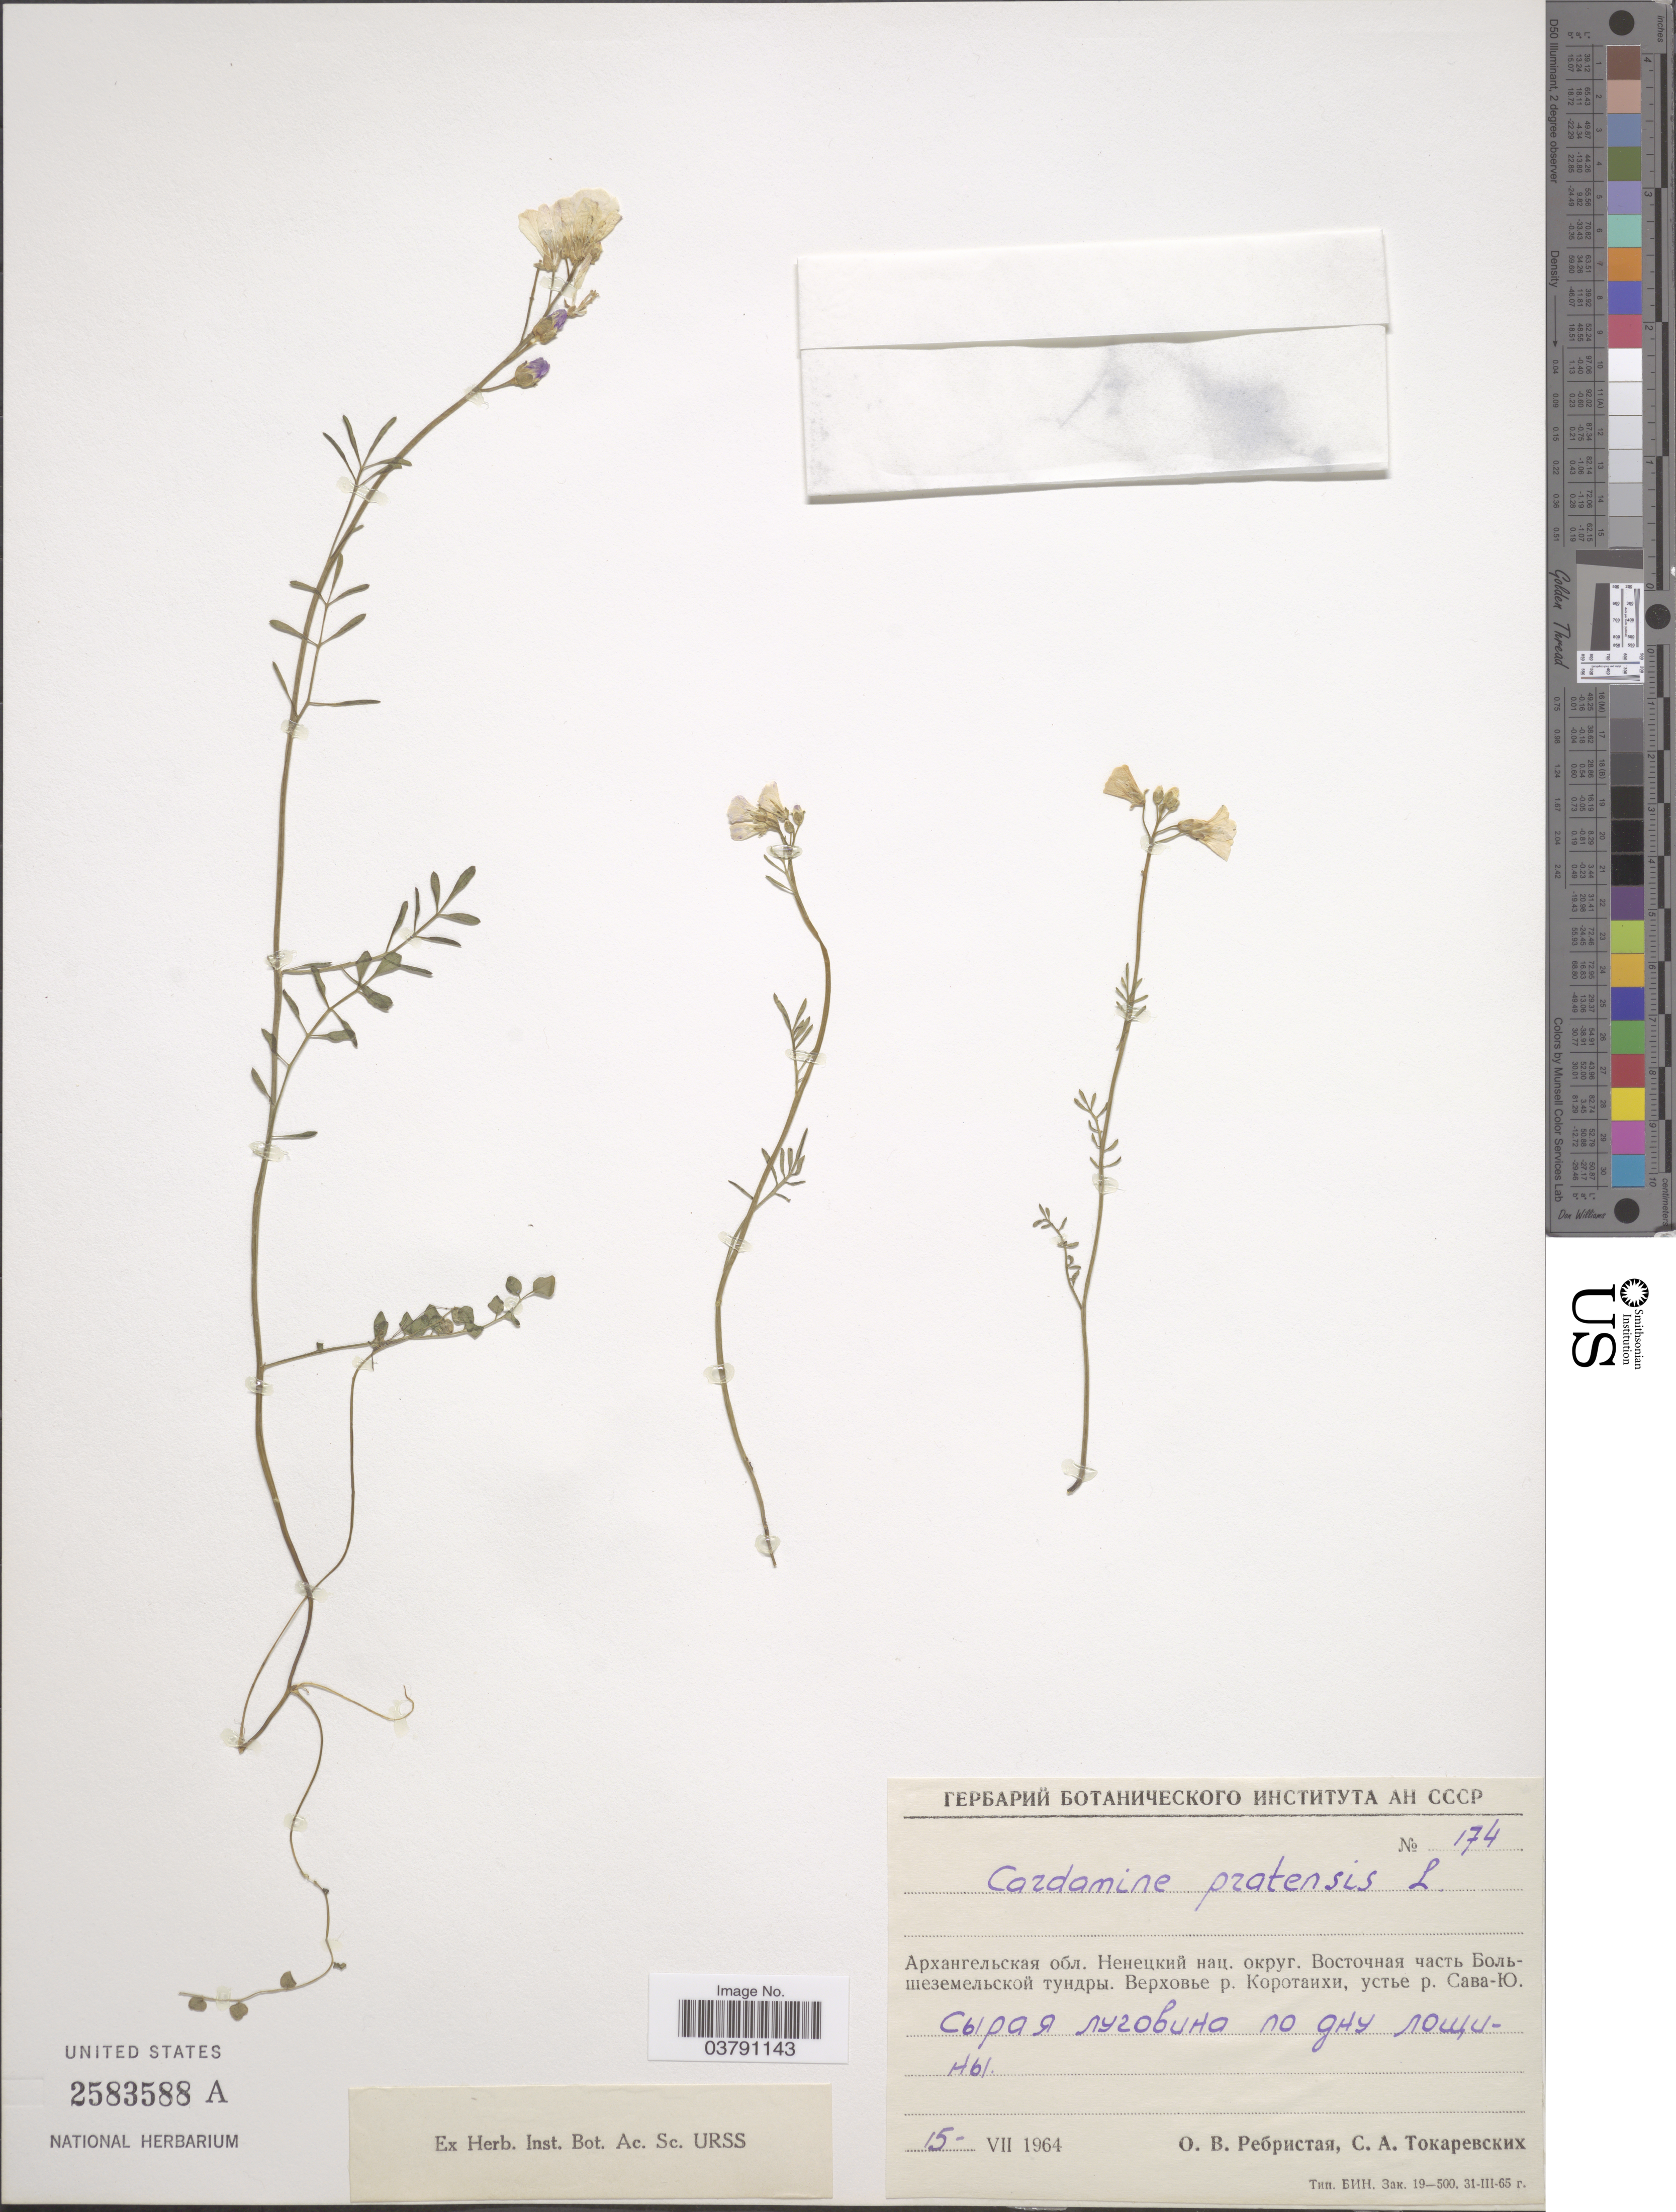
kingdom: Plantae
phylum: Tracheophyta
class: Magnoliopsida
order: Brassicales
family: Brassicaceae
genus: Cardamine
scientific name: Cardamine pratensis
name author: L.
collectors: O. Rebristaya & S. Tokarevskikh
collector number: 174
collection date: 1964-07-15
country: Russian Federation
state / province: Arkhangelsk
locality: Upper of River Korotaikha, estuary of River Sava-U.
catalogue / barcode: US 2583588A